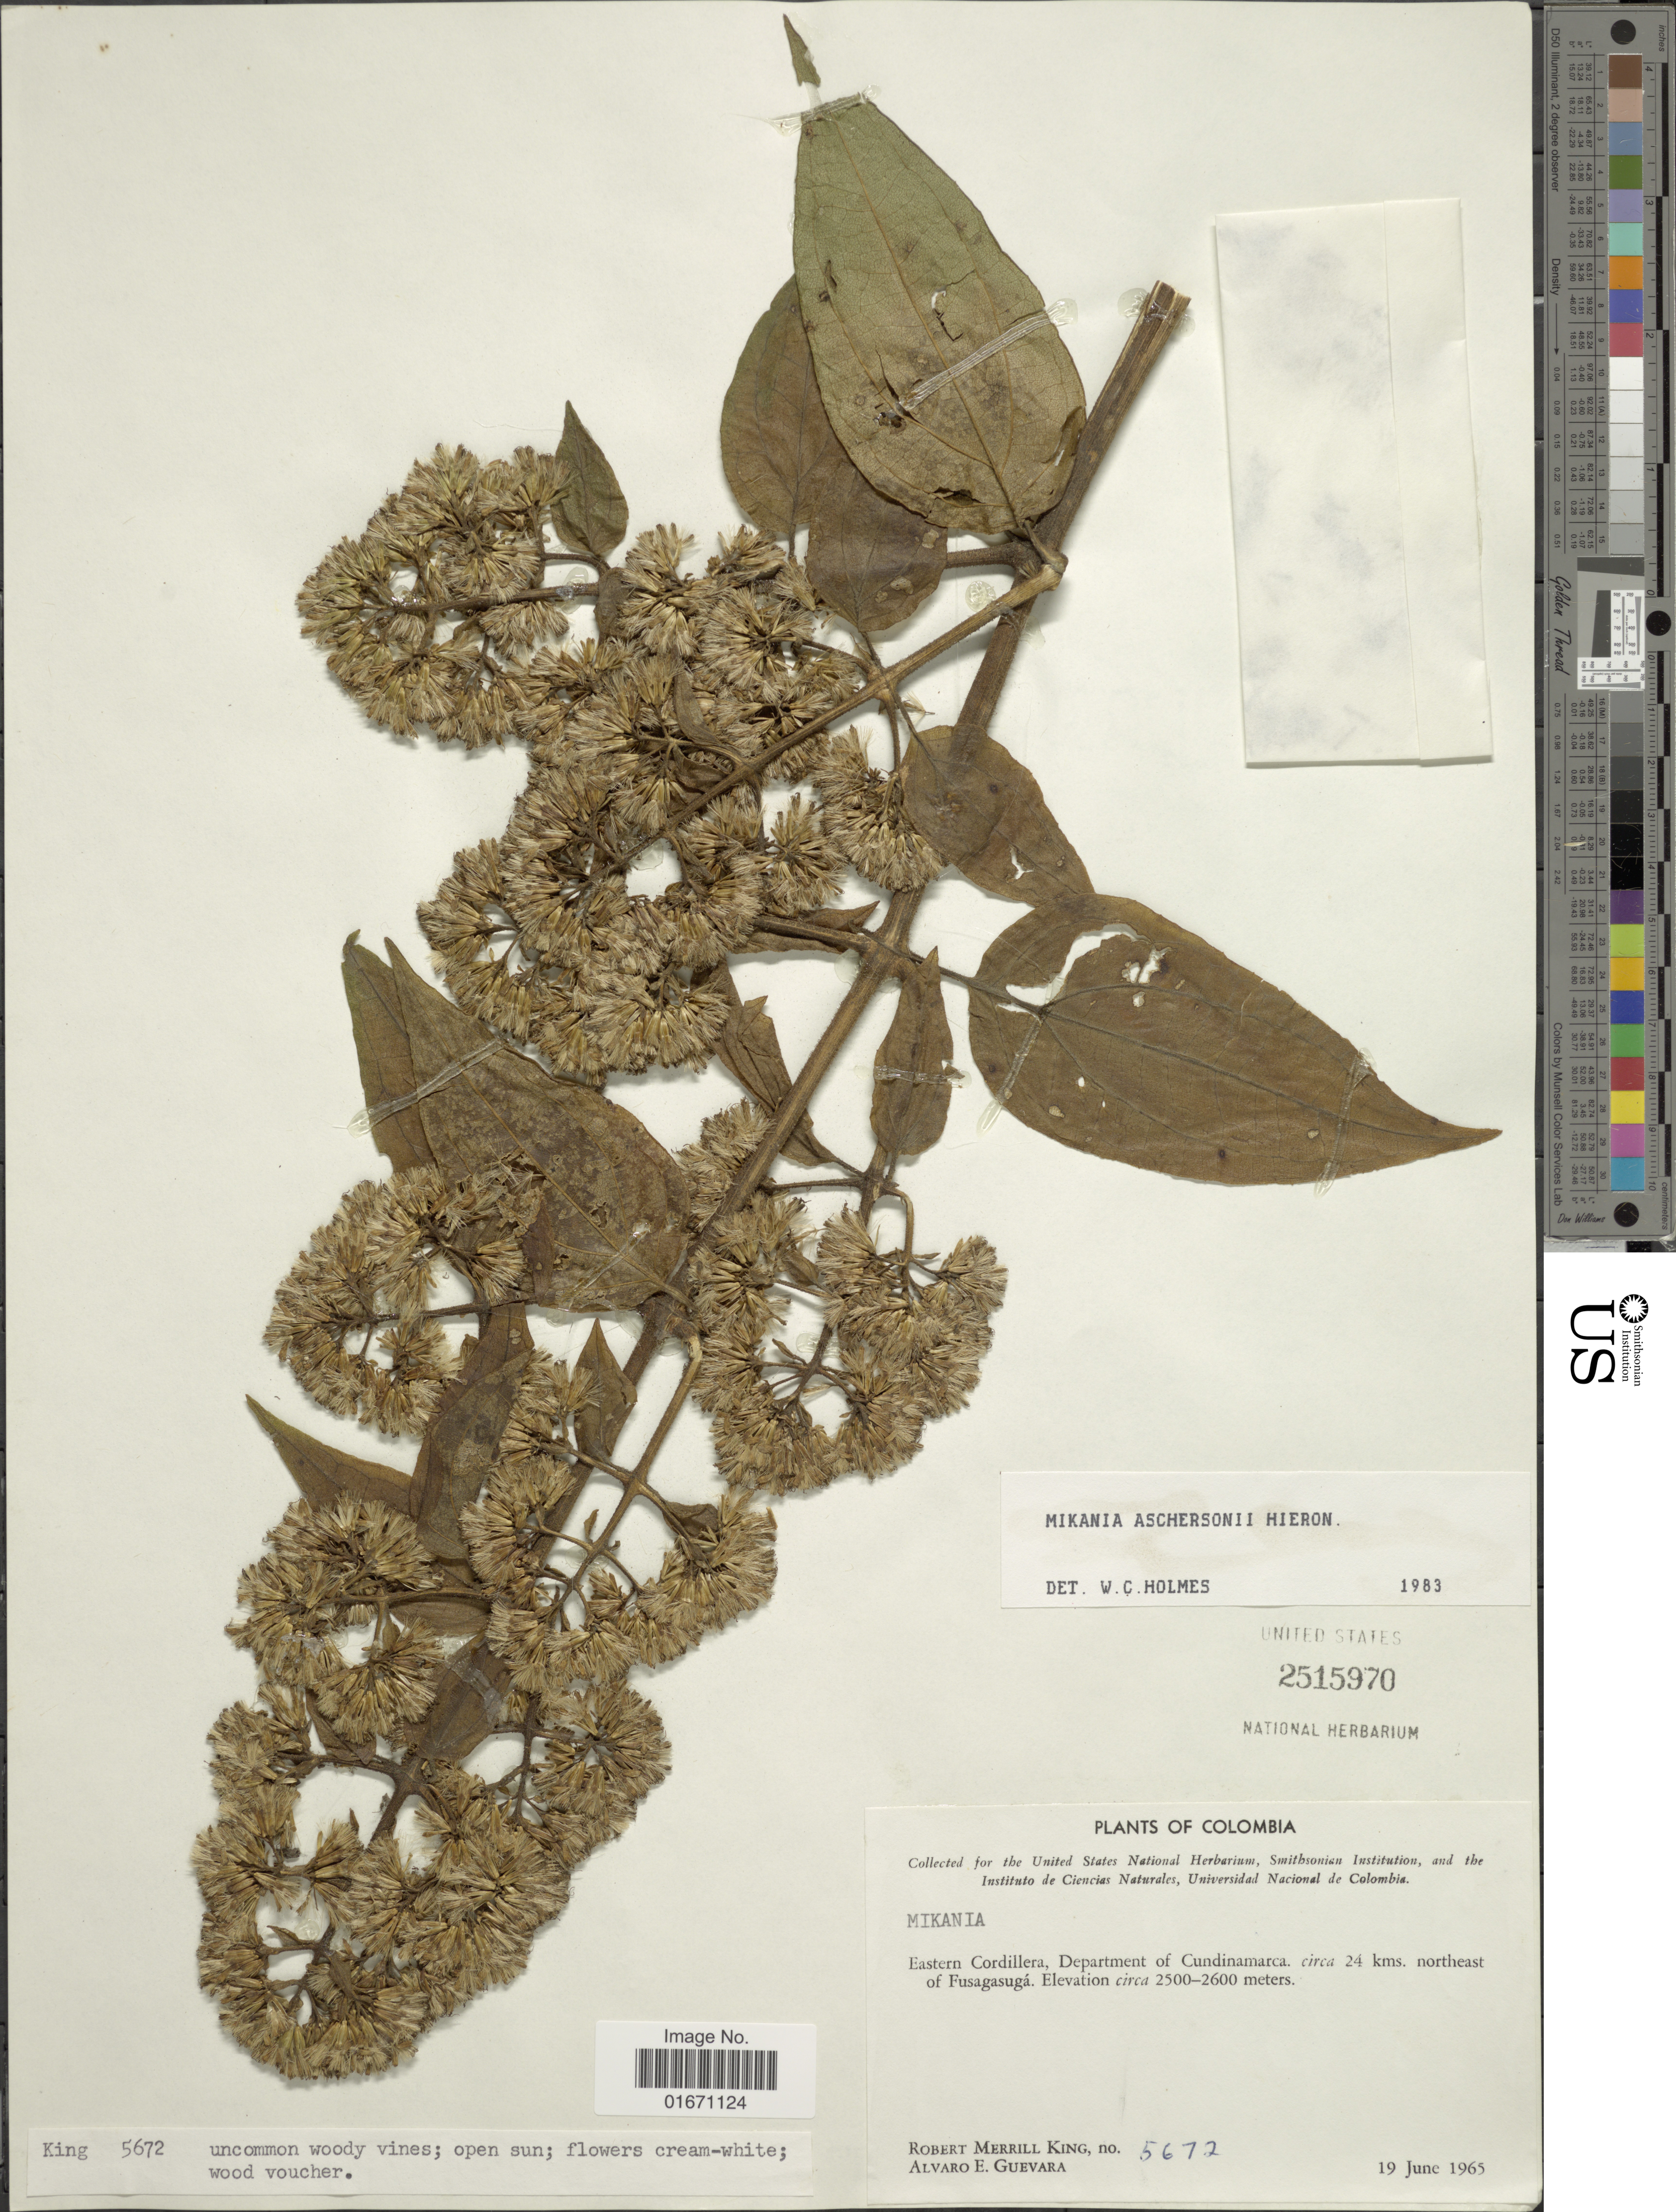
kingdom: Plantae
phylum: Tracheophyta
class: Magnoliopsida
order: Asterales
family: Asteraceae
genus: Mikania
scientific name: Mikania aschersonii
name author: Hieron.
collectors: R. M. King & A. E. Guevara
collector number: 5672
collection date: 1965-06-19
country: Colombia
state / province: Cundinamarca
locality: Eastern Cordillera, circa 24 kms northeast of Fusagasuga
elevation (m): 2500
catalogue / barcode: US 2515970